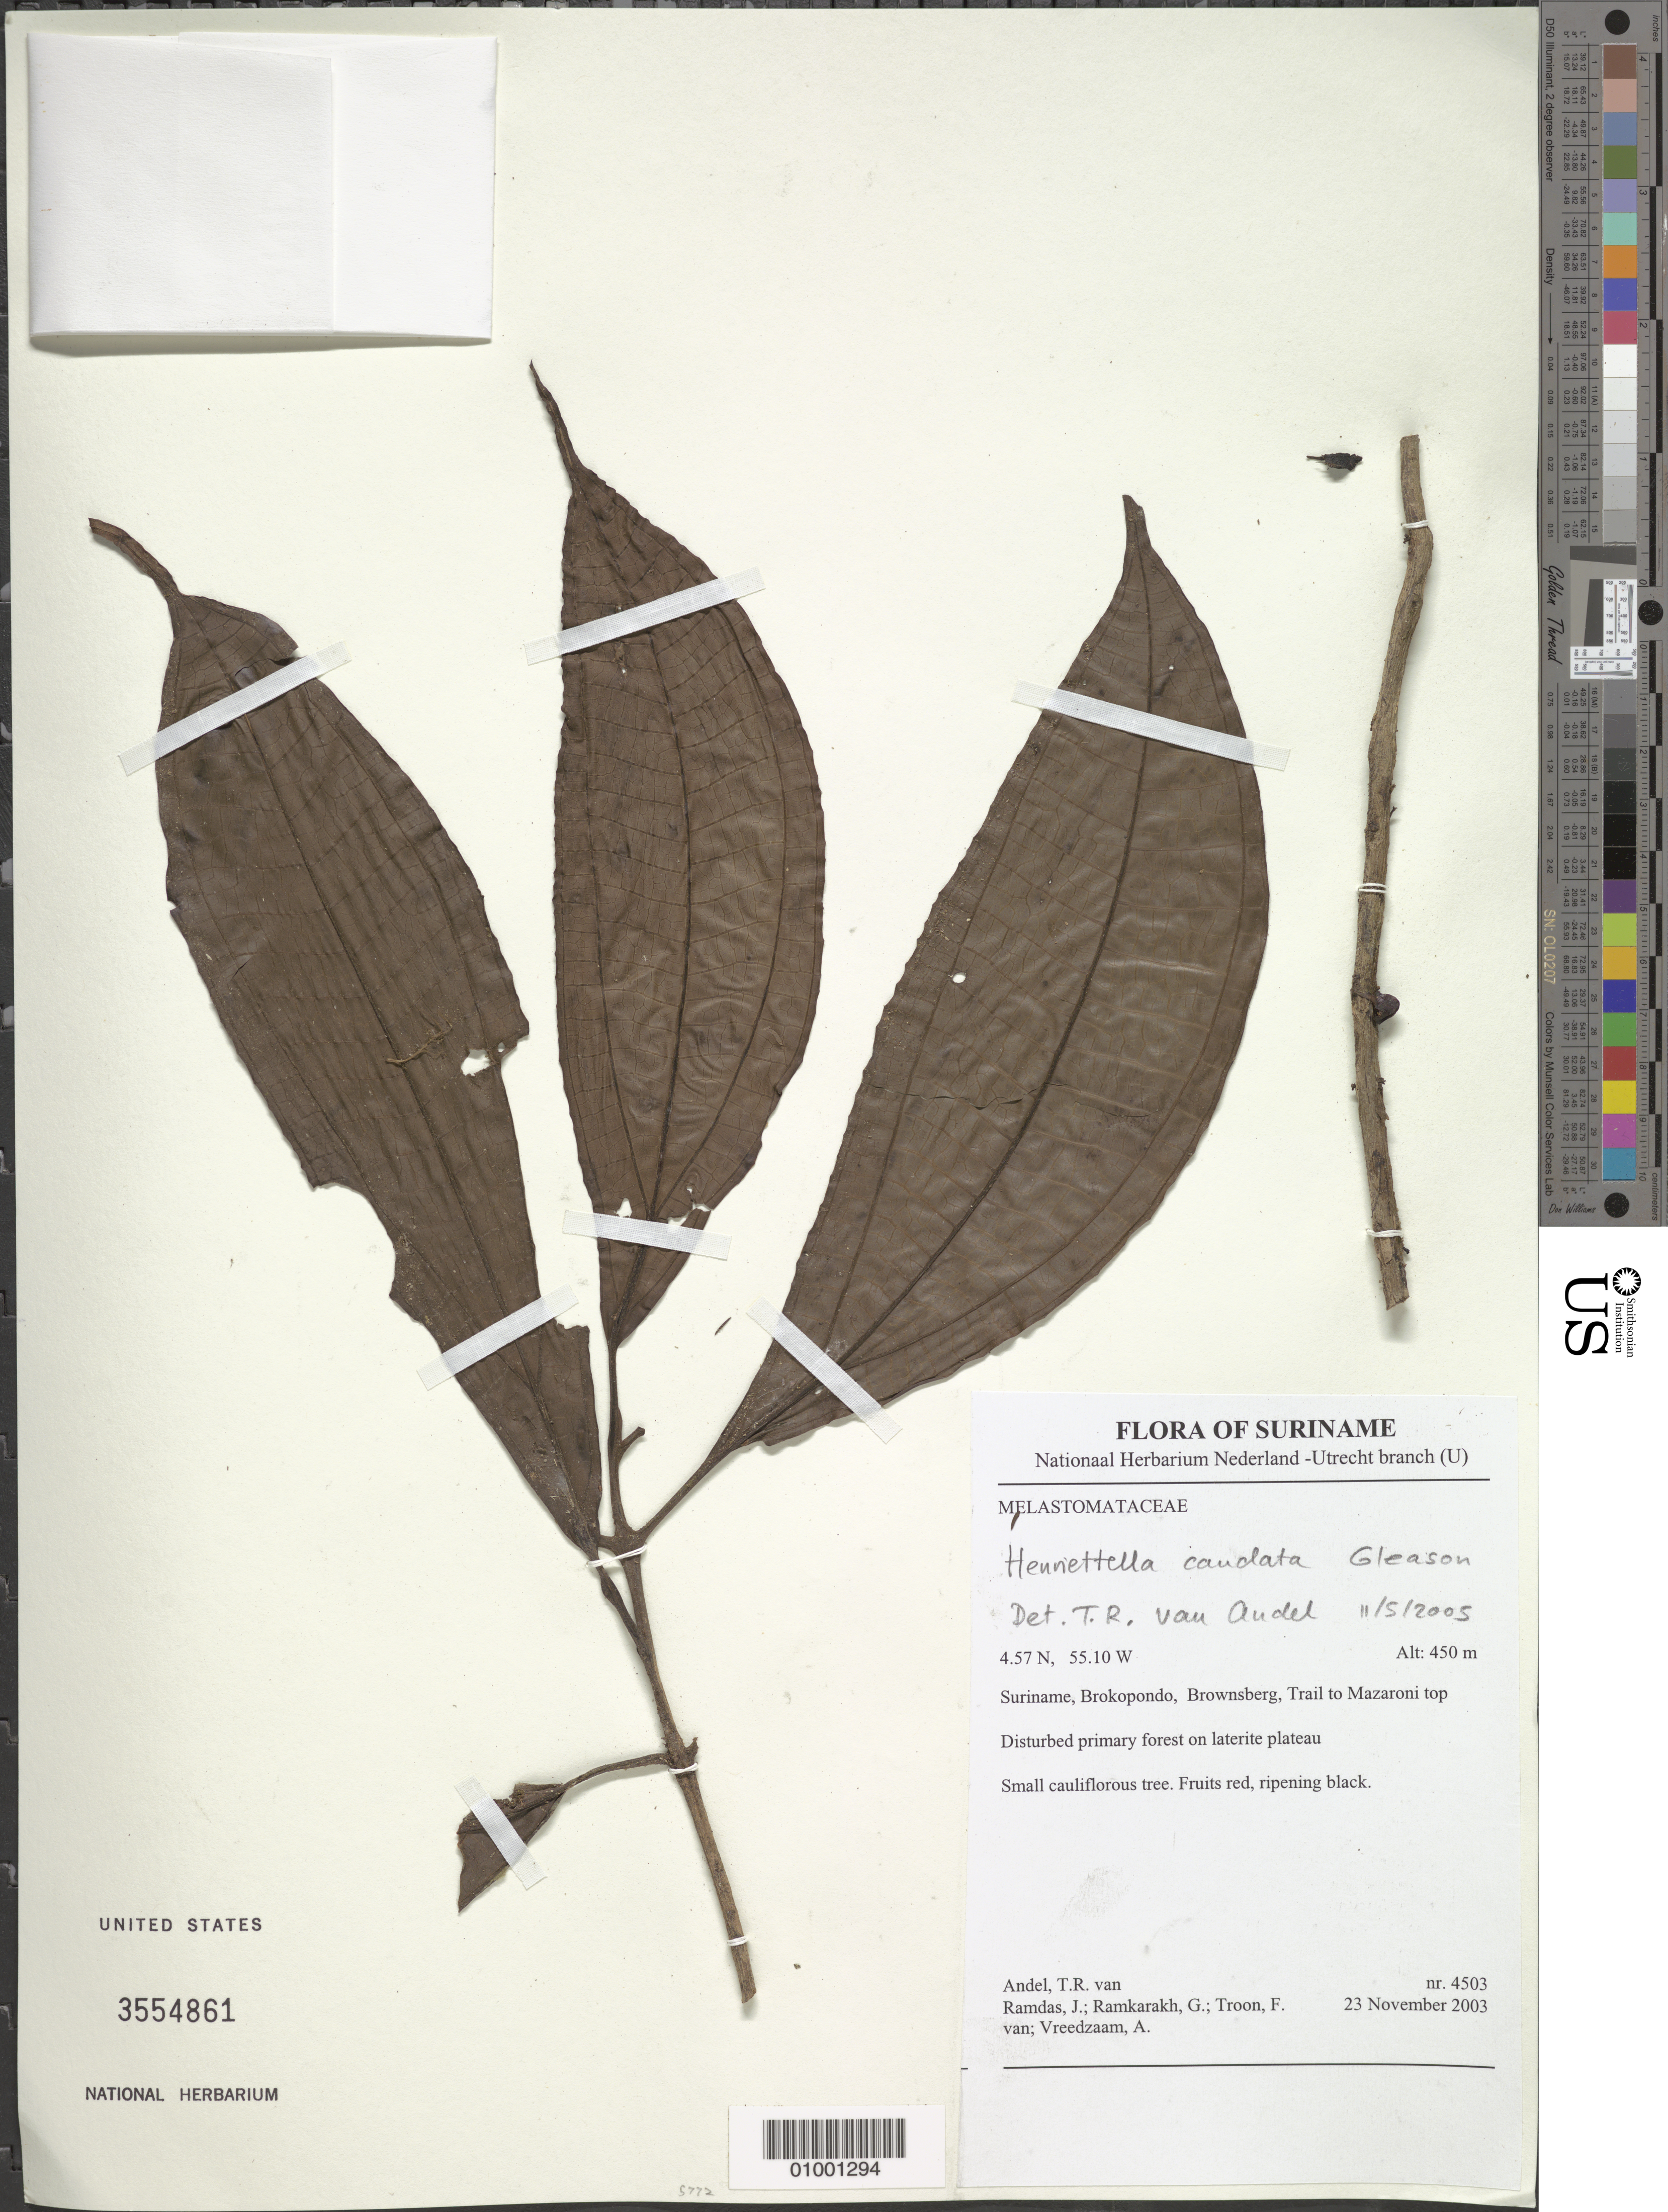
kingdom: Plantae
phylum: Tracheophyta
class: Magnoliopsida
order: Myrtales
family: Melastomataceae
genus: Henriettea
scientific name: Henriettea caudata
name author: (Gleason) Penneys et al.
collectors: T. R. van Andel, J. Behari-Ramdas, G. Ramkarakh, F. Van Troon & A. Vreedzaam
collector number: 4503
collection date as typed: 23-Nov-03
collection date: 2003-11-23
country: Suriname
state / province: Brokopondo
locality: Brownsberg, Trail to Mazaroni top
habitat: Disturbed primary forest on laterite plateau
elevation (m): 450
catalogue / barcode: US 3554861